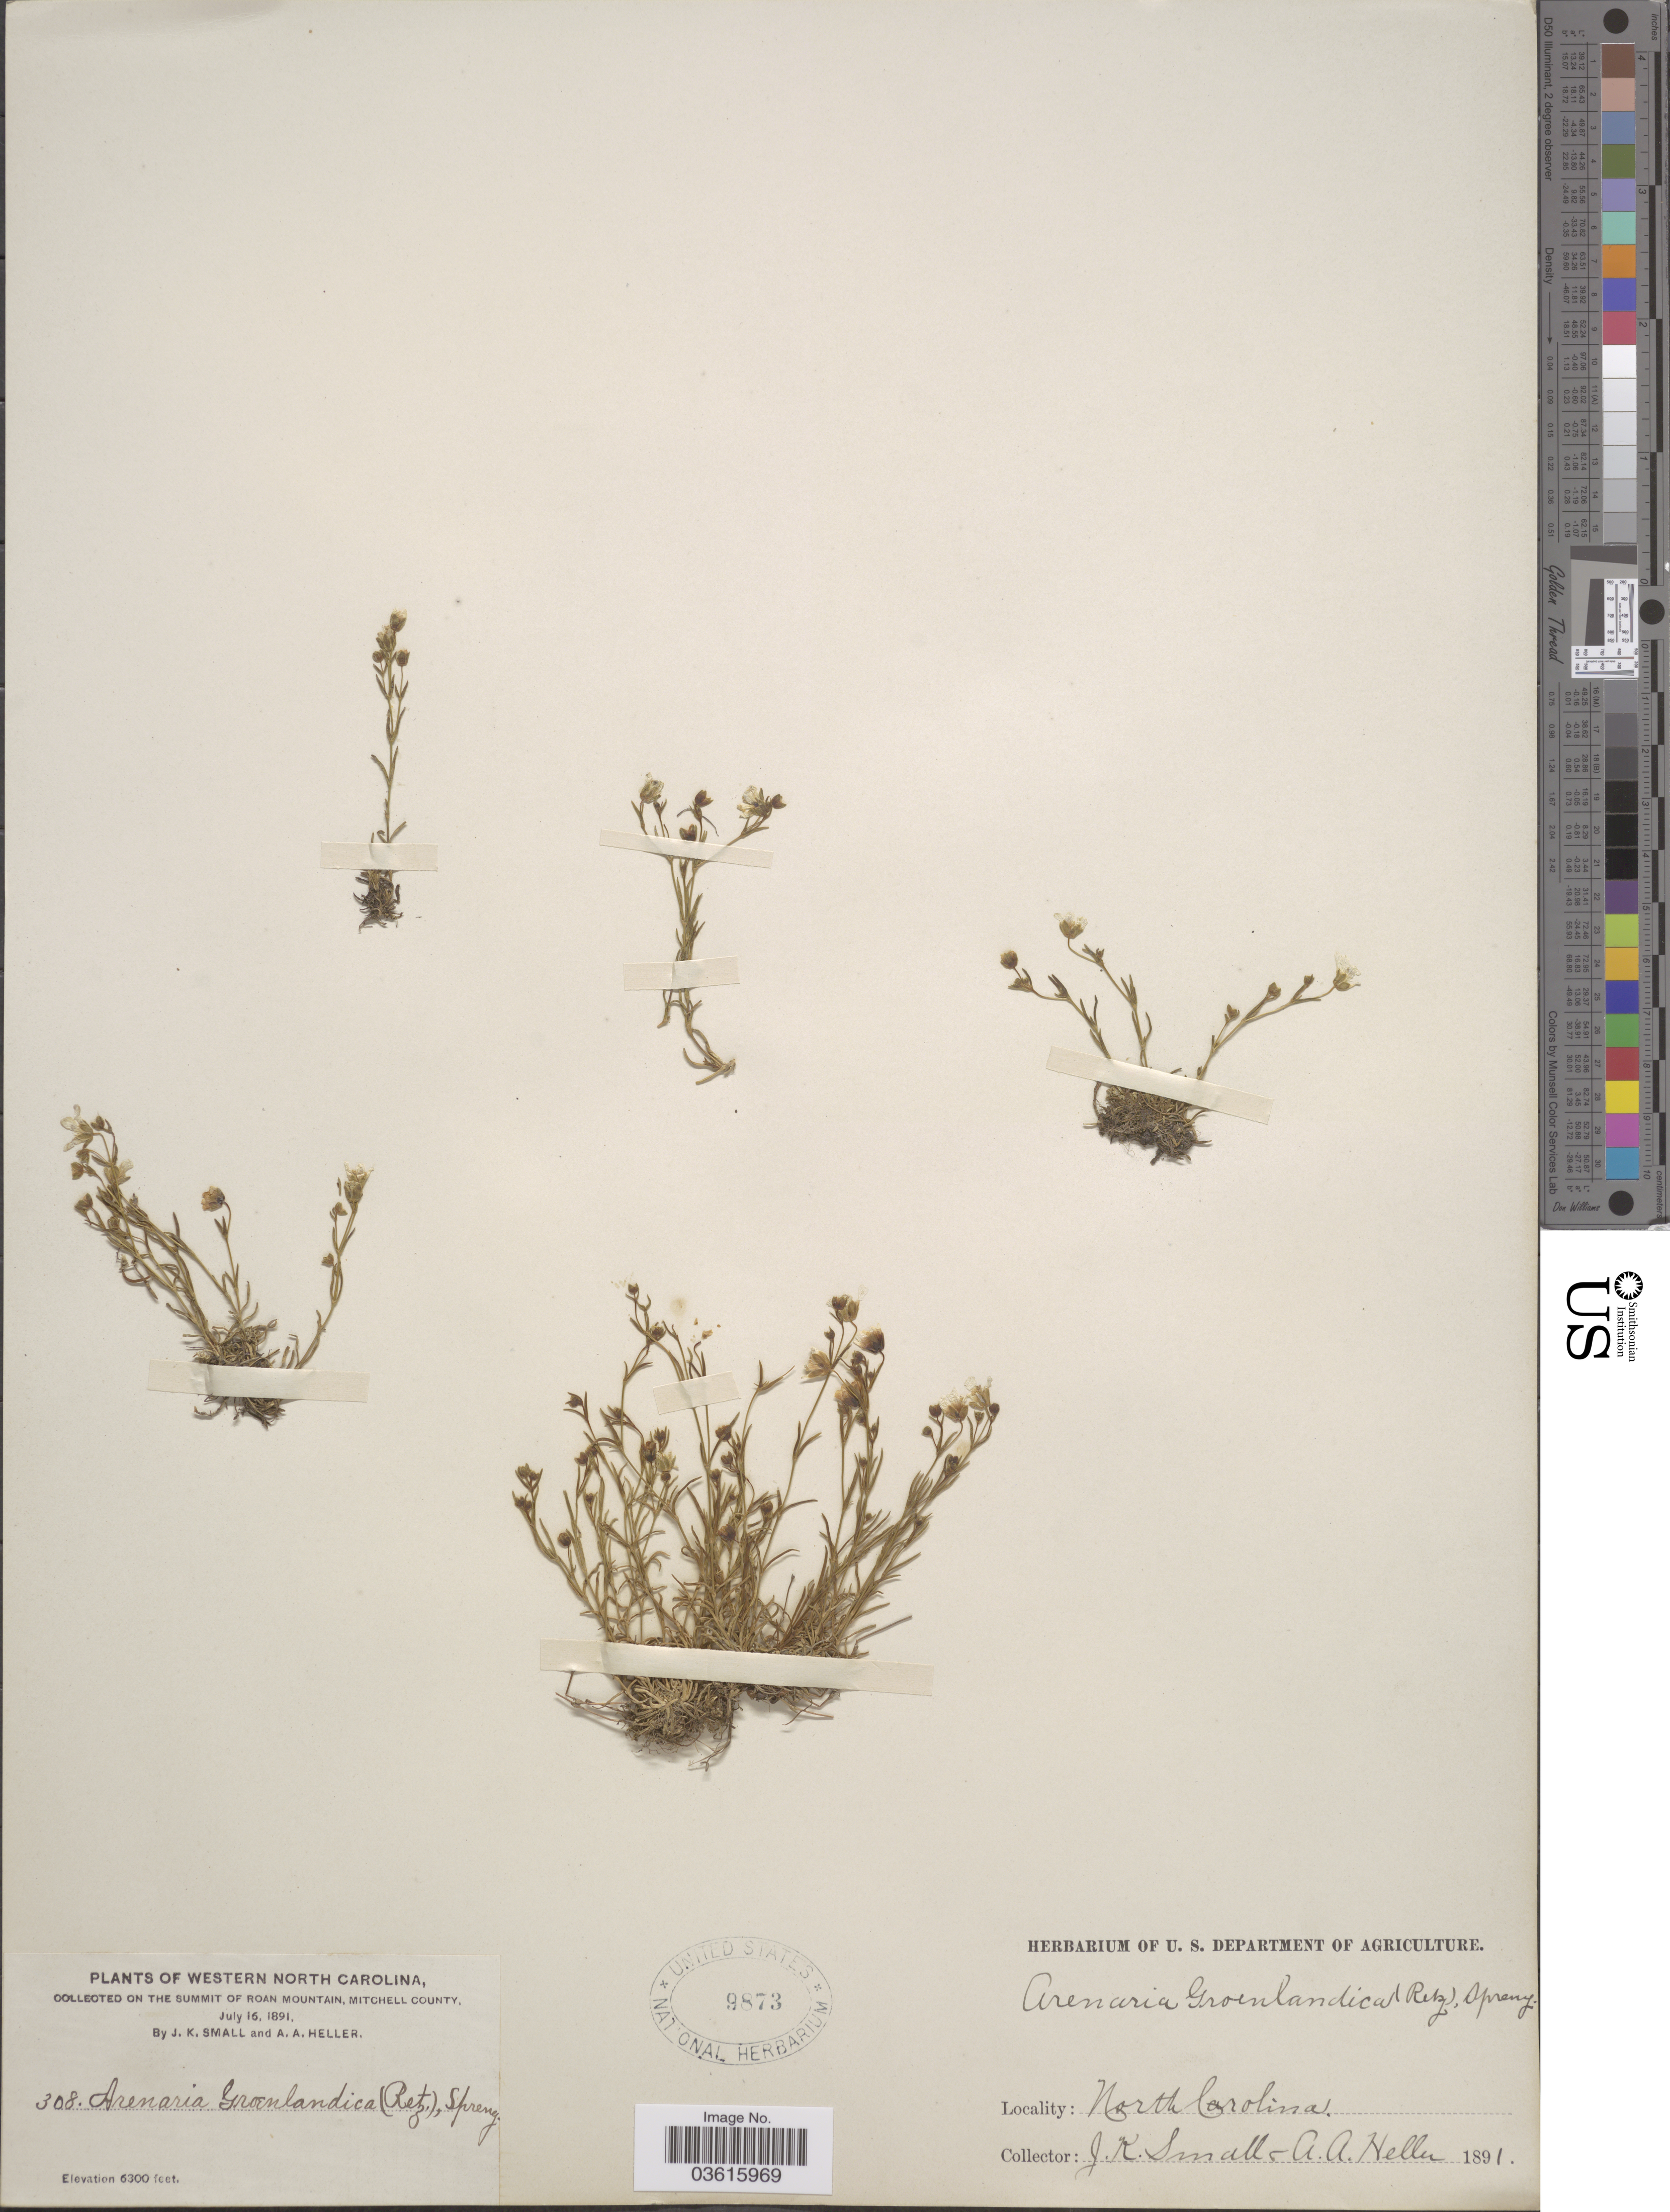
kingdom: Plantae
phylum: Tracheophyta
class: Magnoliopsida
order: Caryophyllales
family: Caryophyllaceae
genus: Minuartia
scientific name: Minuartia groenlandica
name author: (Retz.) Ostenf.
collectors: J. K. Small & A. A. Heller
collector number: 308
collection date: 1891-07-16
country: United States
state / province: North Carolina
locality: Western North Carolina. On the summit of Roan Mountain, Mitchell County.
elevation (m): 1920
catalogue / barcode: US 9873